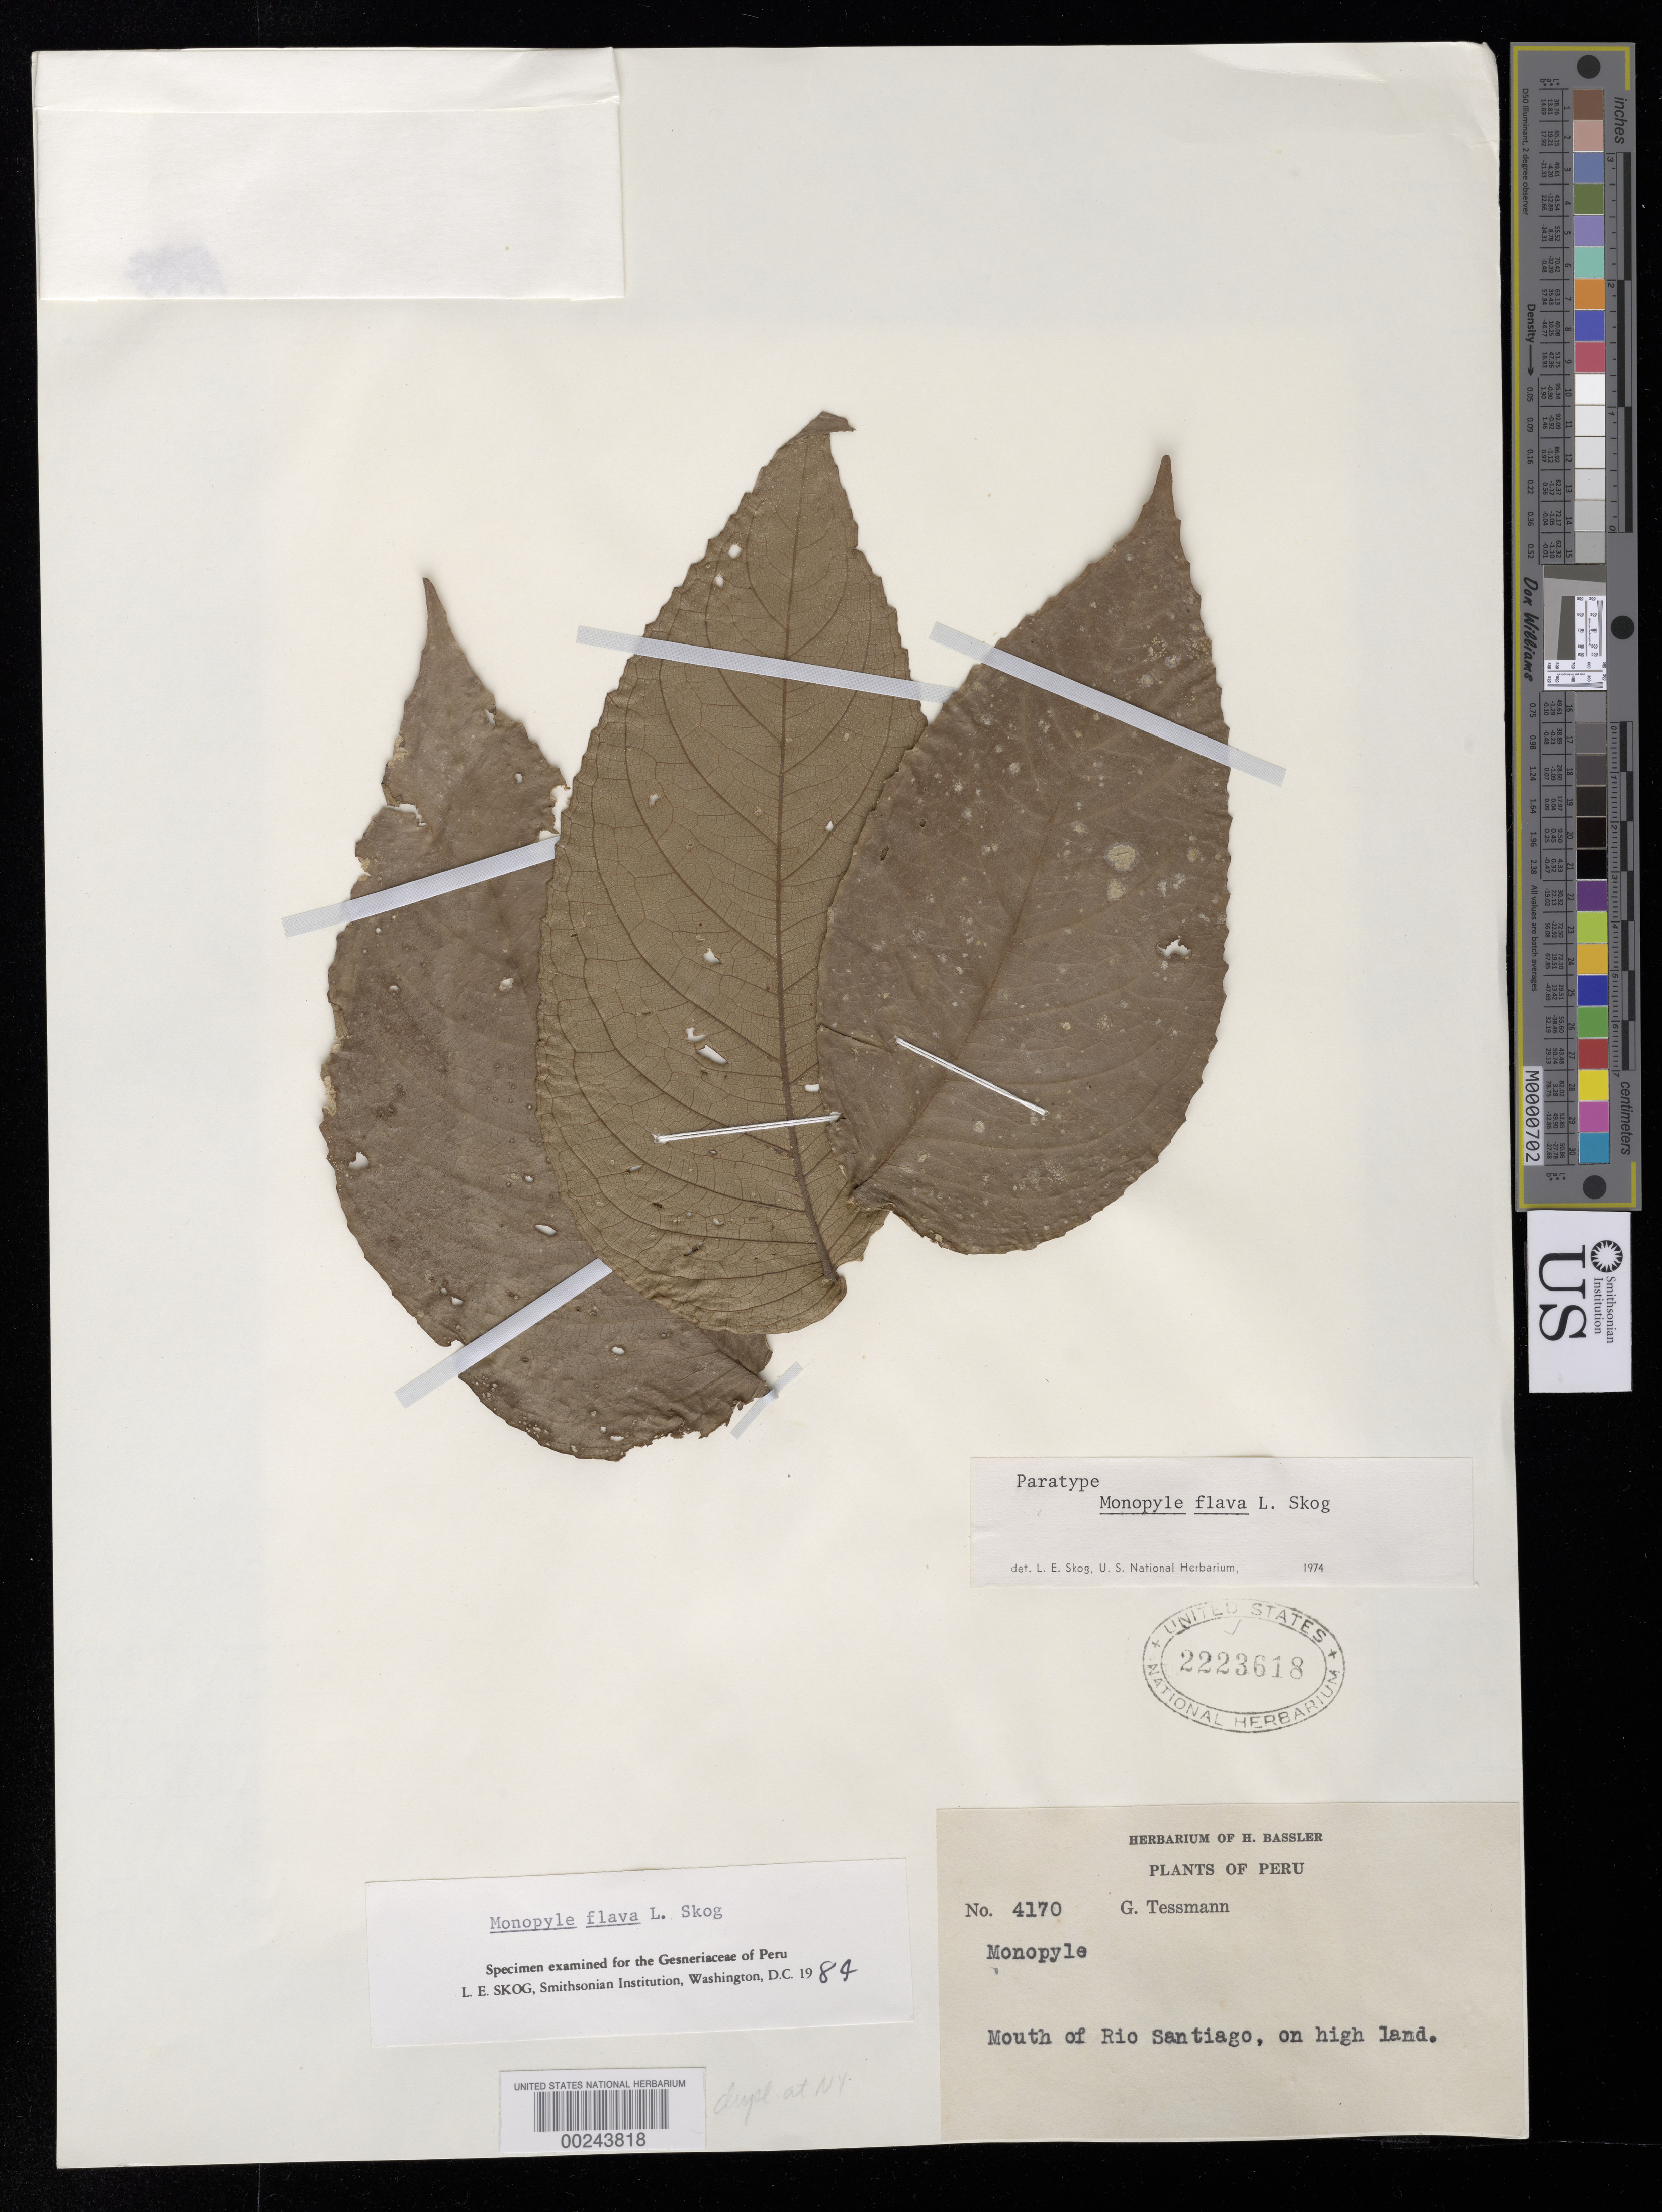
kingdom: Plantae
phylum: Tracheophyta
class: Magnoliopsida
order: Lamiales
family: Gesneriaceae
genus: Monopyle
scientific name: Monopyle flava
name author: L.E. Skog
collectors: G. Tessmann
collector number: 4170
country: Peru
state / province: Loreto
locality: mouth of Río Santiago, on high land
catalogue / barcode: US 2223618